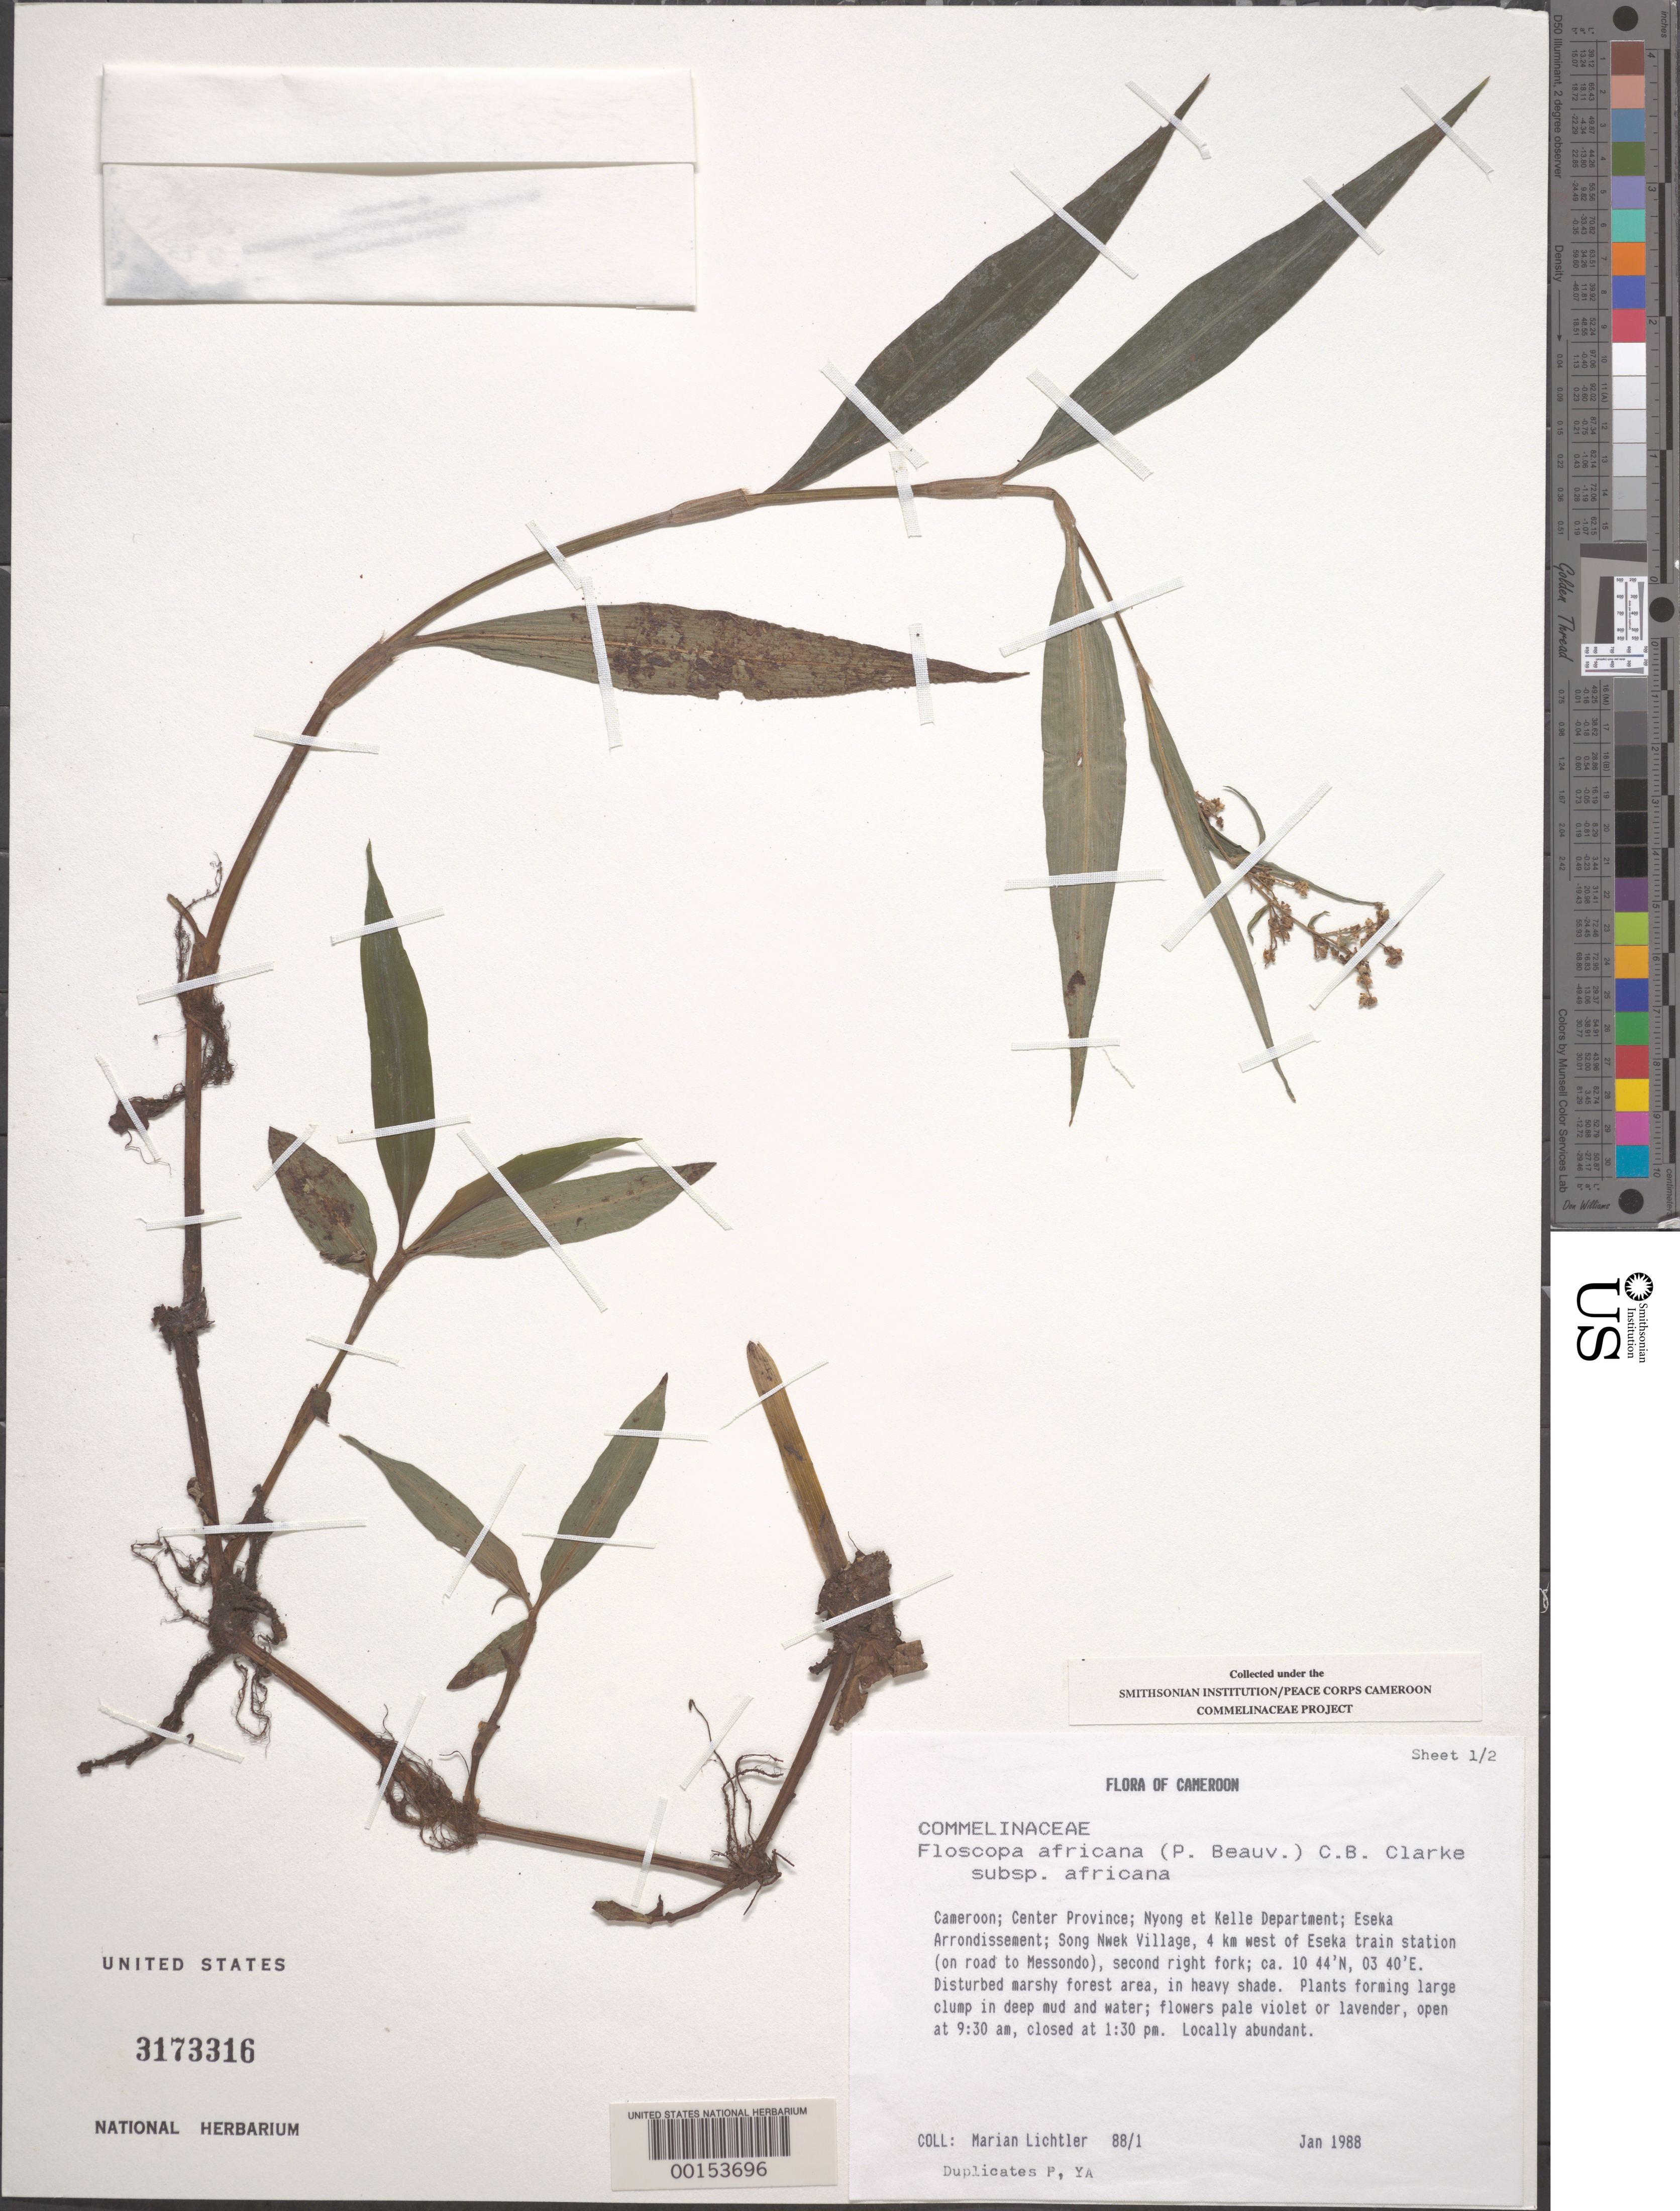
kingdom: Plantae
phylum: Tracheophyta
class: Liliopsida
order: Commelinales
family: Commelinaceae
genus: Floscopa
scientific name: Floscopa africana subsp. africana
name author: (P. Beauv.) C.B. Clarke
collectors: M. Lichtler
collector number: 88/1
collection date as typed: Jan 1988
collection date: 1988-01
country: Cameroon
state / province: Centre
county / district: Nyong-et-kélé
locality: Eseka arrondissement, song nwek village, 4 km s of eseka train station, road to messondo, second right fork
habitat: Disturbed marshy forest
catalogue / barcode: US 3173316